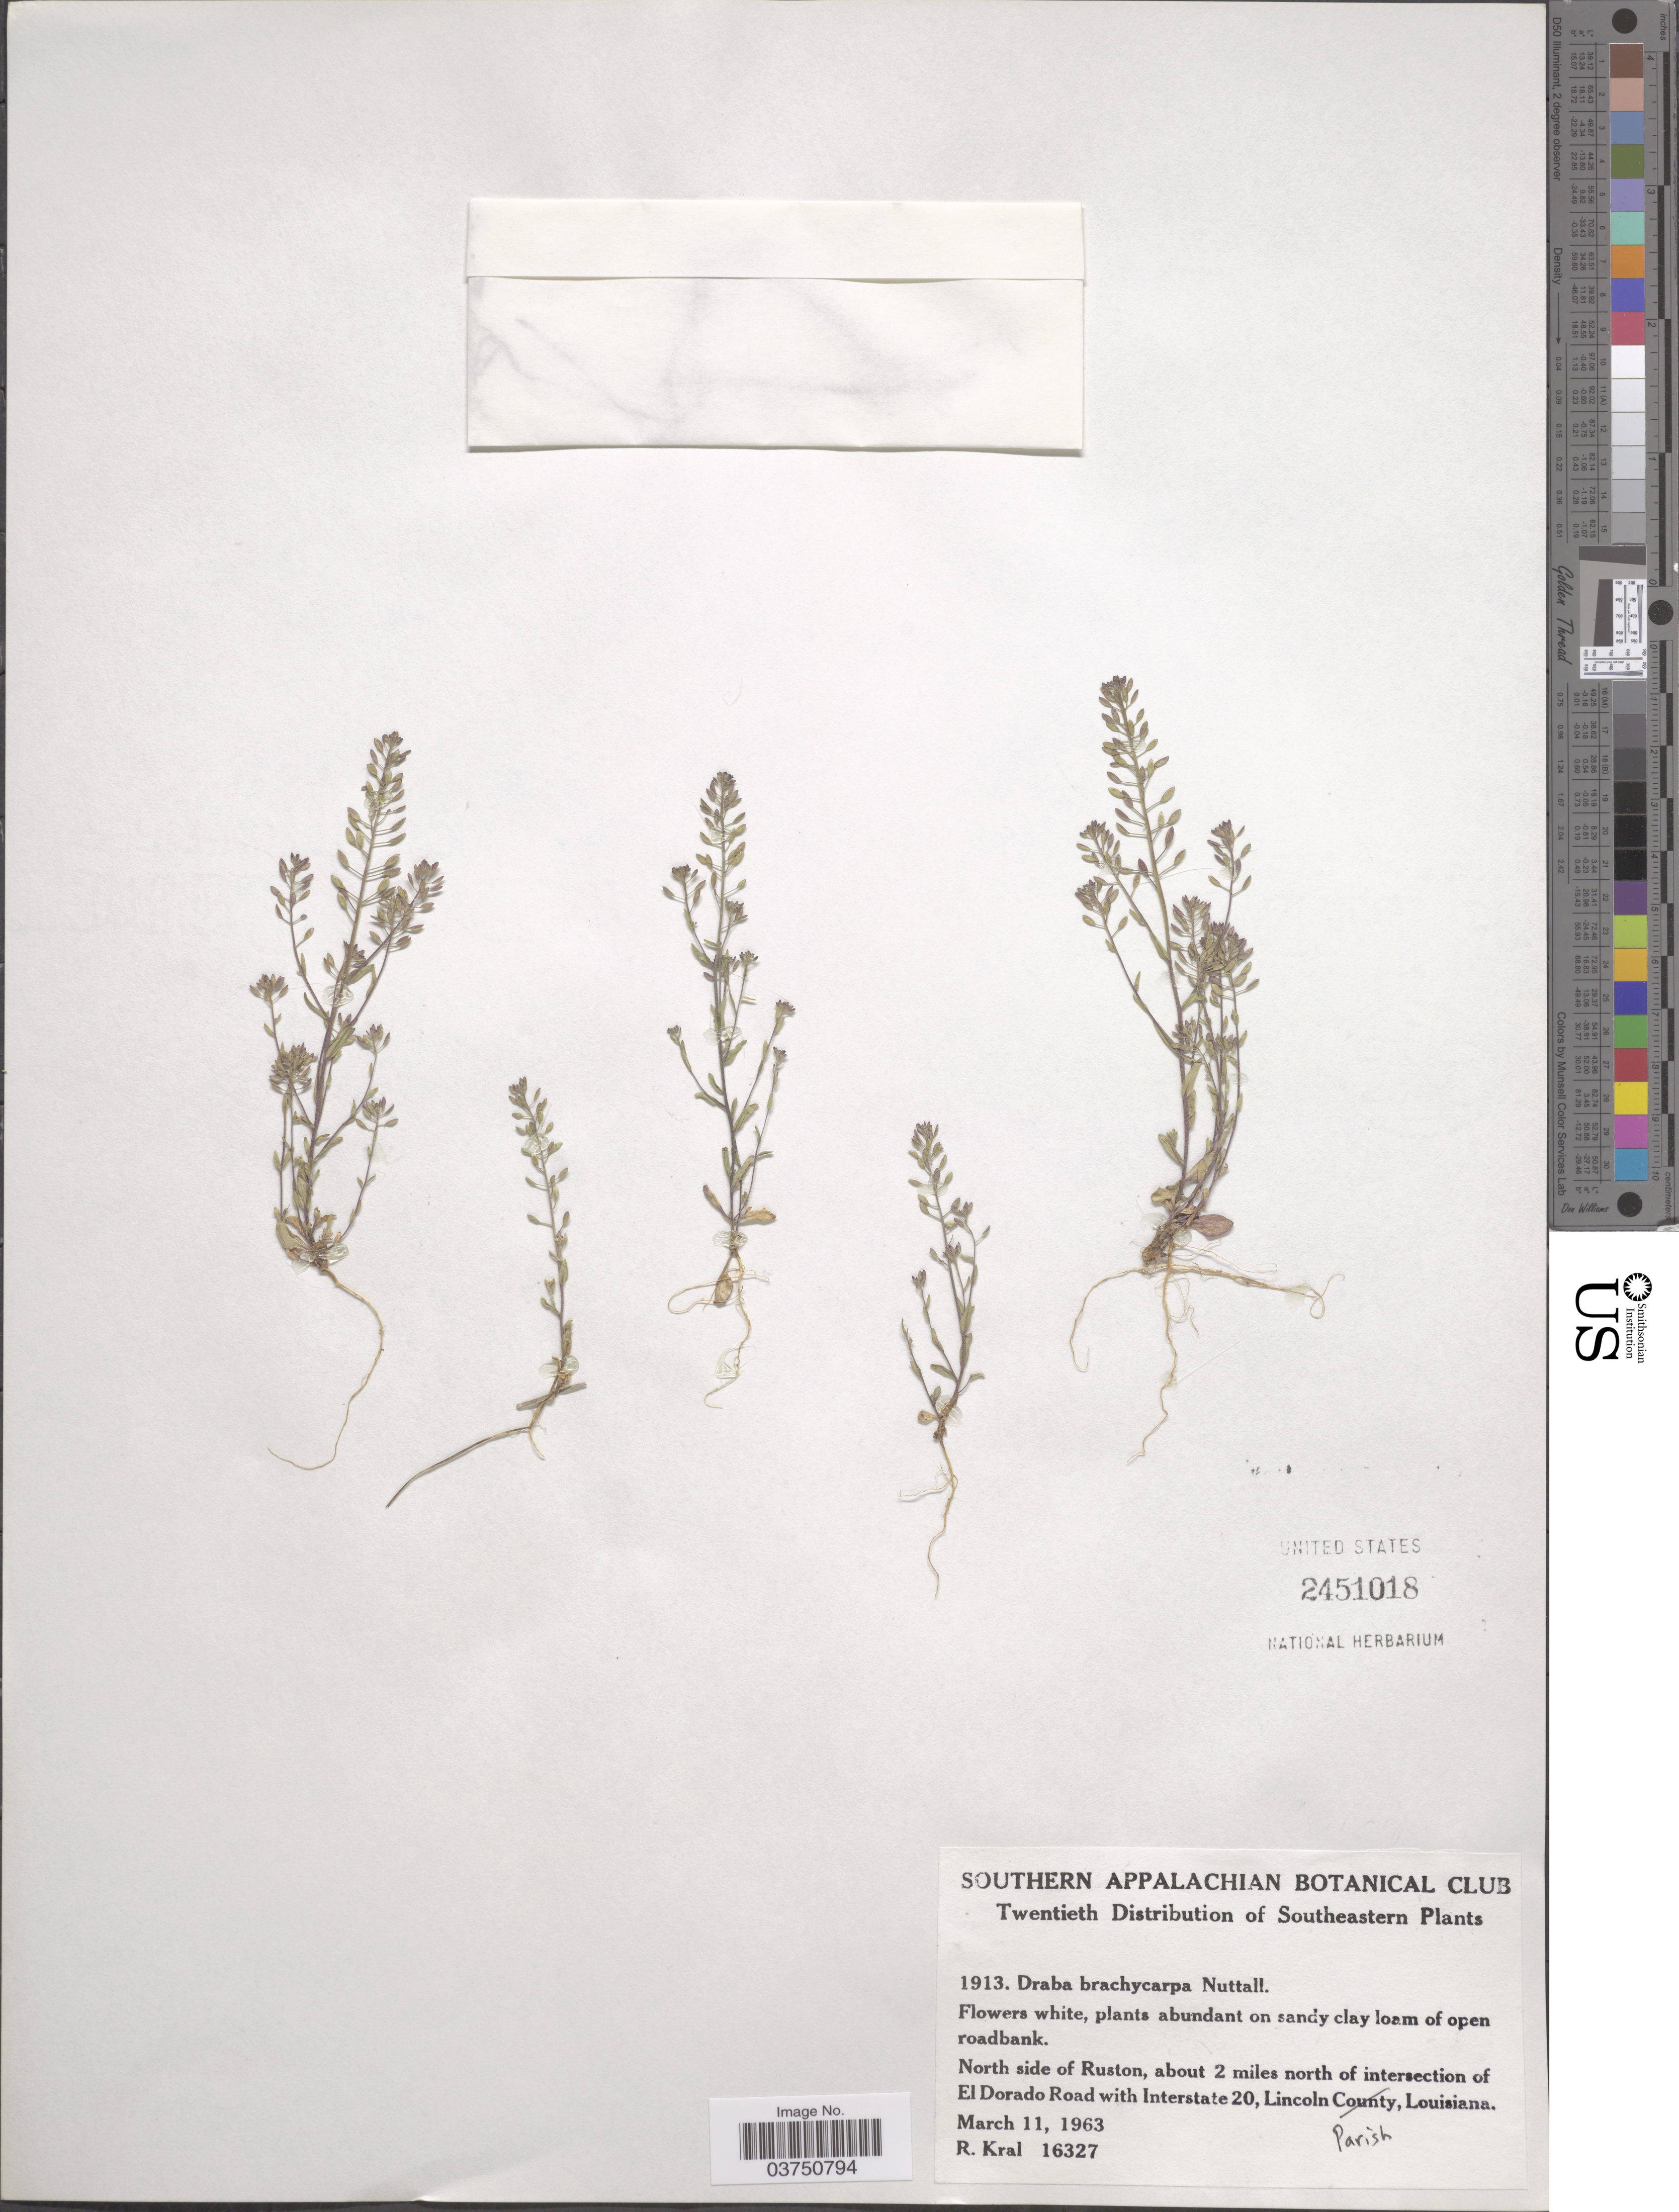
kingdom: Plantae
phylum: Tracheophyta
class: Magnoliopsida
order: Brassicales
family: Brassicaceae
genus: Draba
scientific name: Draba brachycarpa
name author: (Nutt.) Torr. & A. Gray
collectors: R. Kral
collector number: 16327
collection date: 1963-03-11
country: United States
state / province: Louisiana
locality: North side of Ruston, about 2 miles north of intersection of El Dorado Road with Interstate 20, Lincoln Parish.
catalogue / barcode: US 2451018